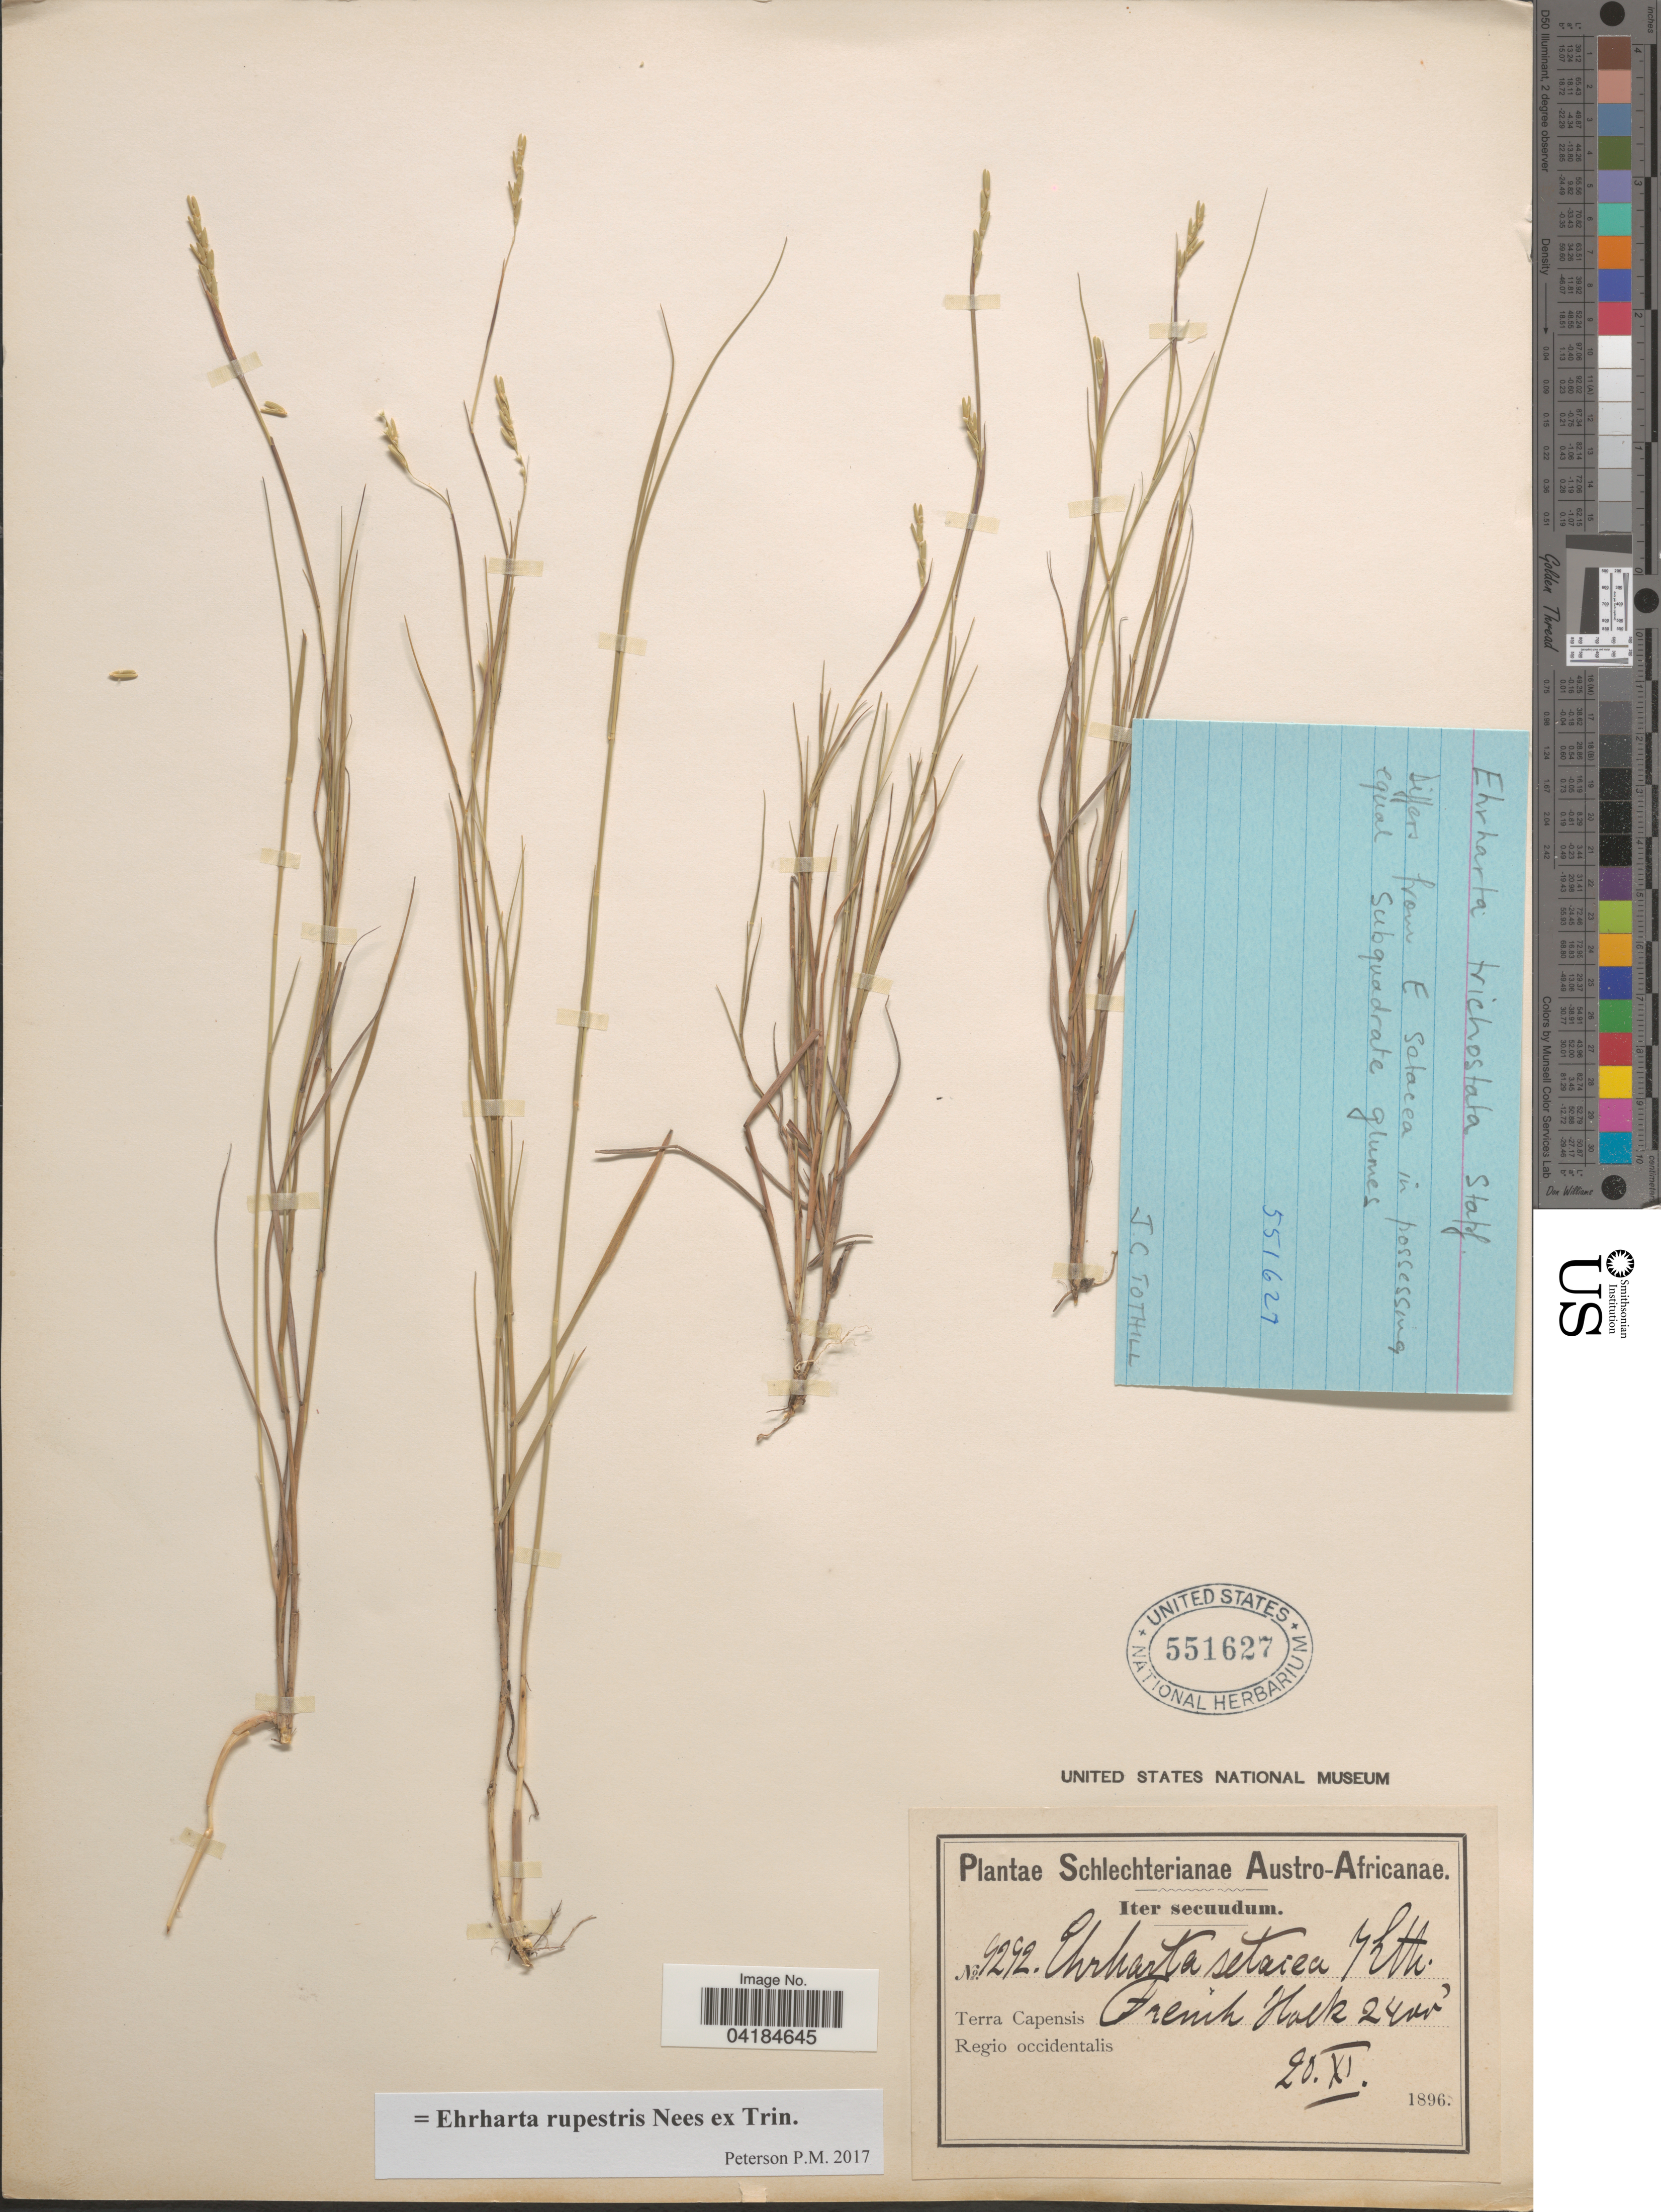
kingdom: Plantae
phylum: Tracheophyta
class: Liliopsida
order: Poales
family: Poaceae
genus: Ehrharta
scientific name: Ehrharta rupestris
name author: Nees ex Trin.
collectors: Schlechter, --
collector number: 9292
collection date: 1896-11-20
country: South Africa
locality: Austro-Africanae. Iter secundum. Terra Capensis French Hoek. Regio occidentalis.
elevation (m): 732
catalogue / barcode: US 551627